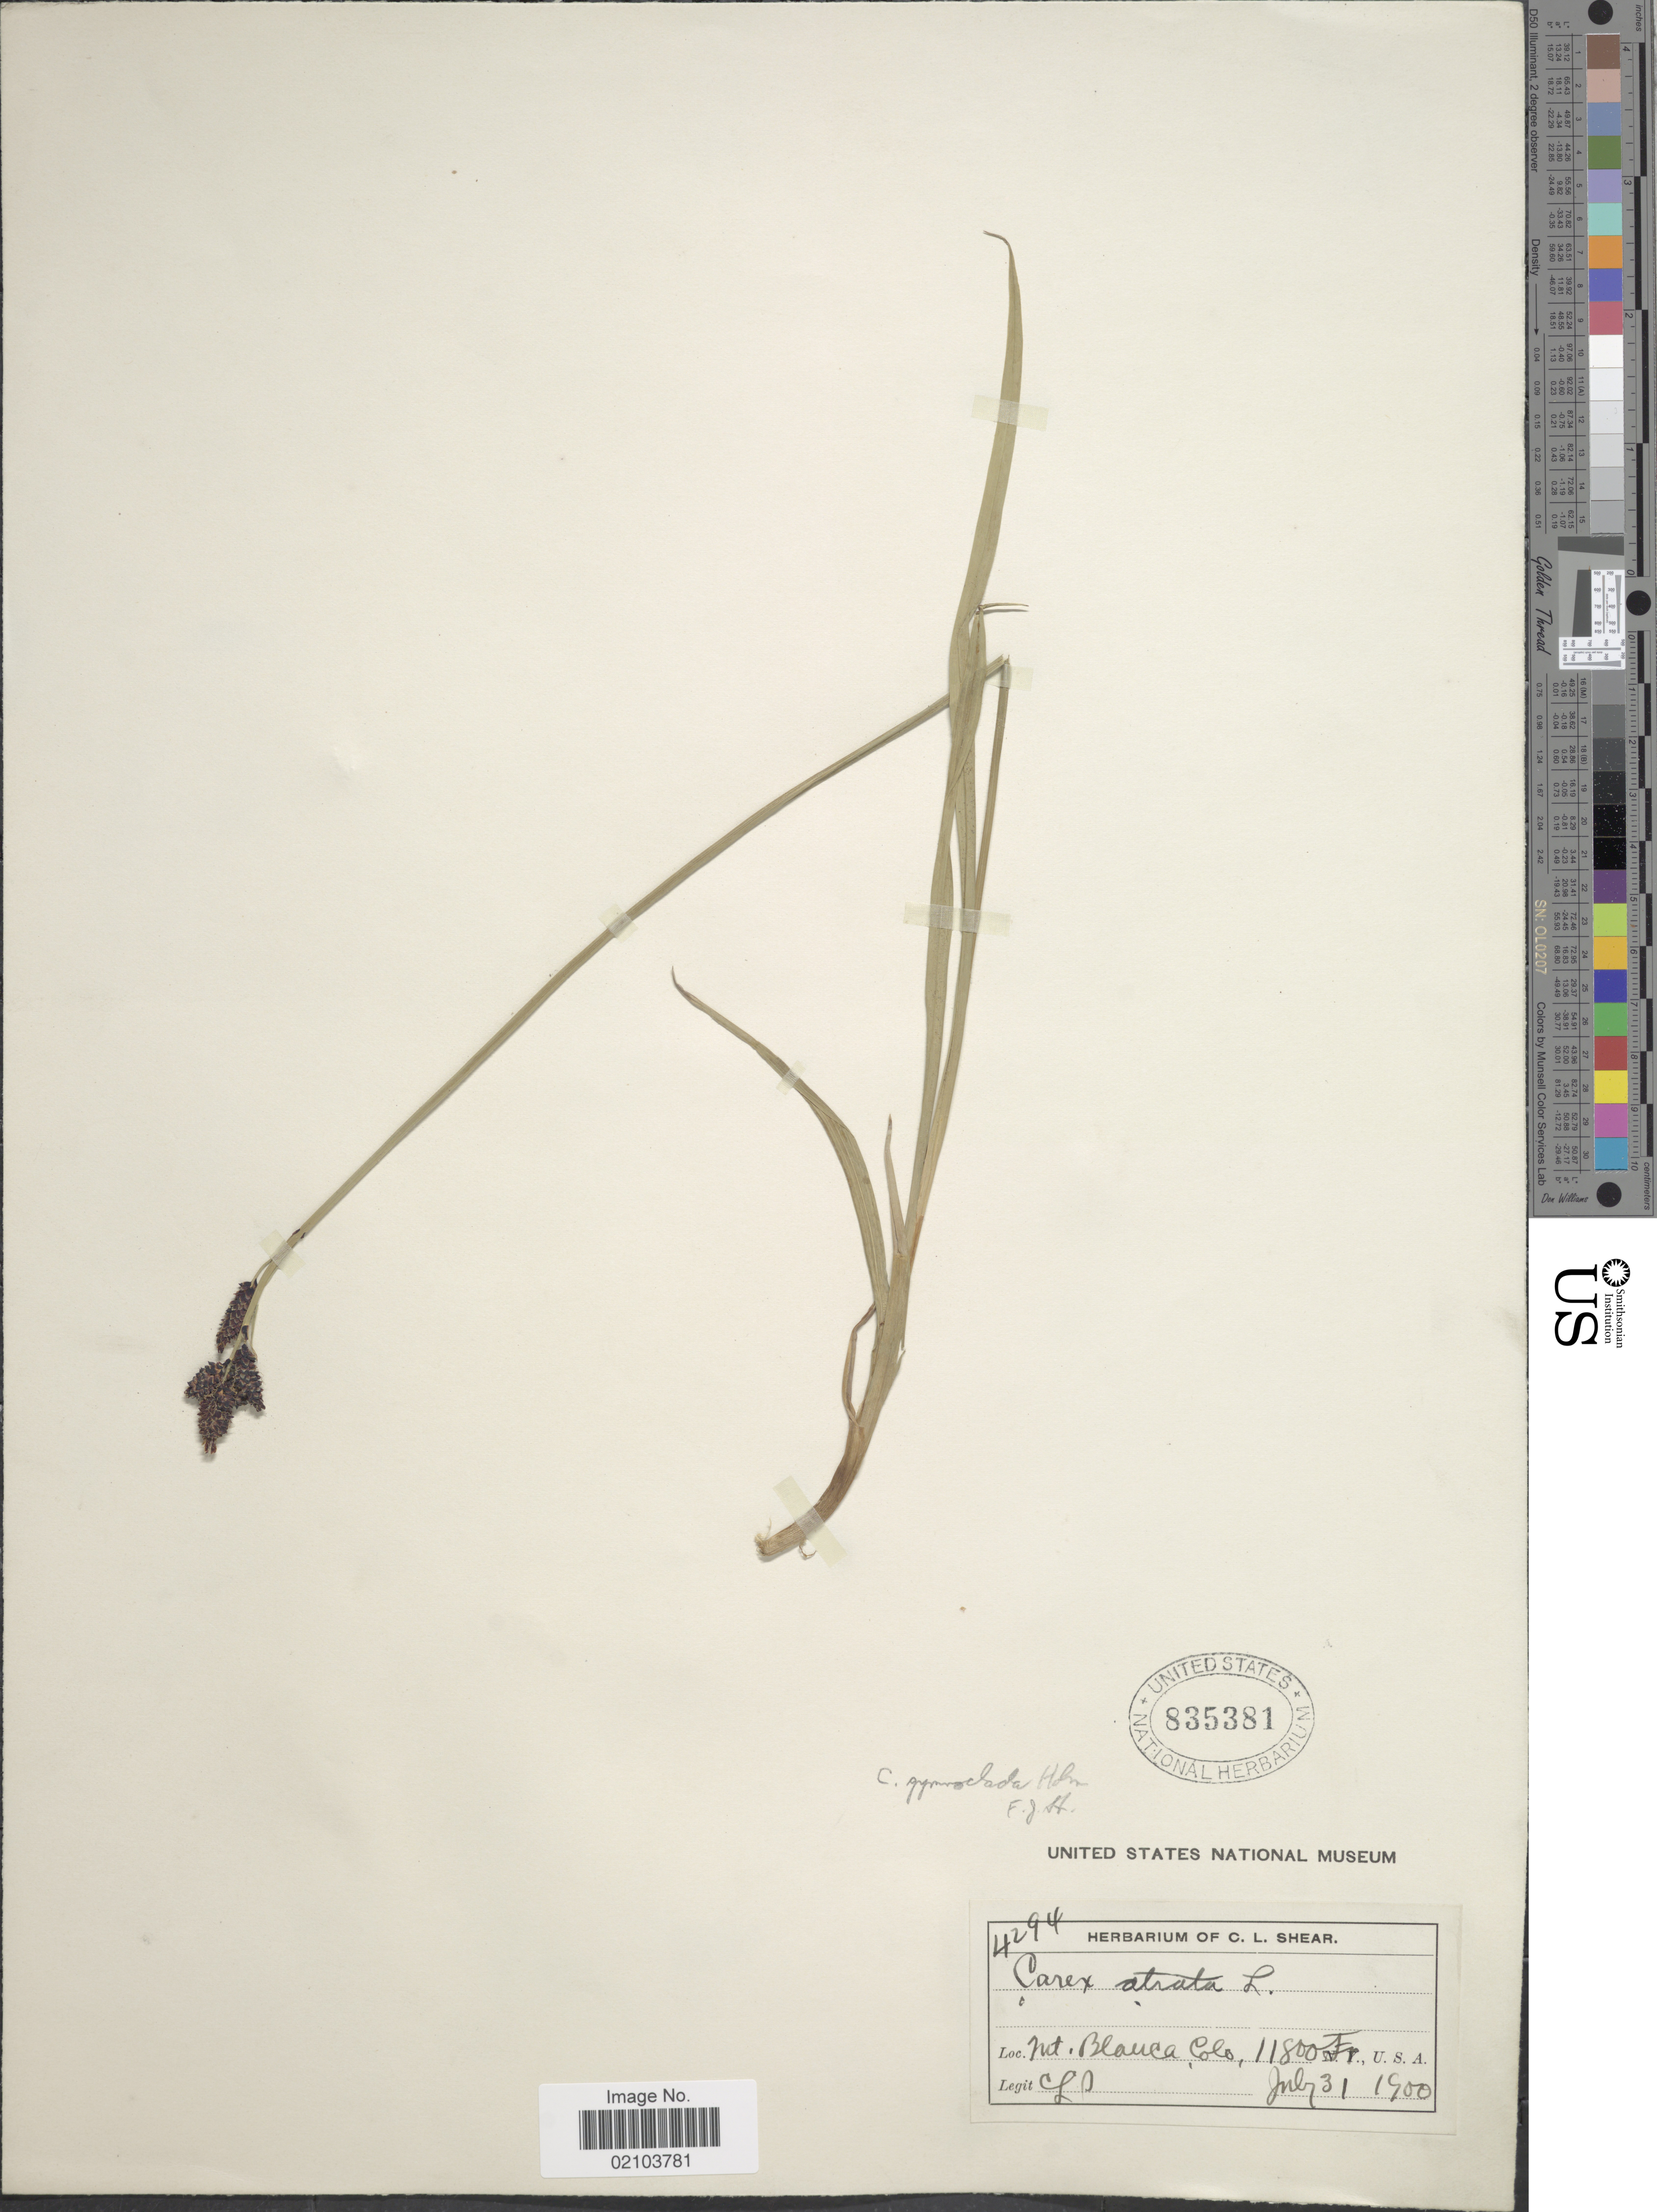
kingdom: Plantae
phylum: Tracheophyta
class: Liliopsida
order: Poales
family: Cyperaceae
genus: Carex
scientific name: Carex atrata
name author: L.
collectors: C. L. Shear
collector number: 4294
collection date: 1900-07-31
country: United States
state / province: Colorado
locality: Mt. Blanca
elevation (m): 3597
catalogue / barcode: US 835381